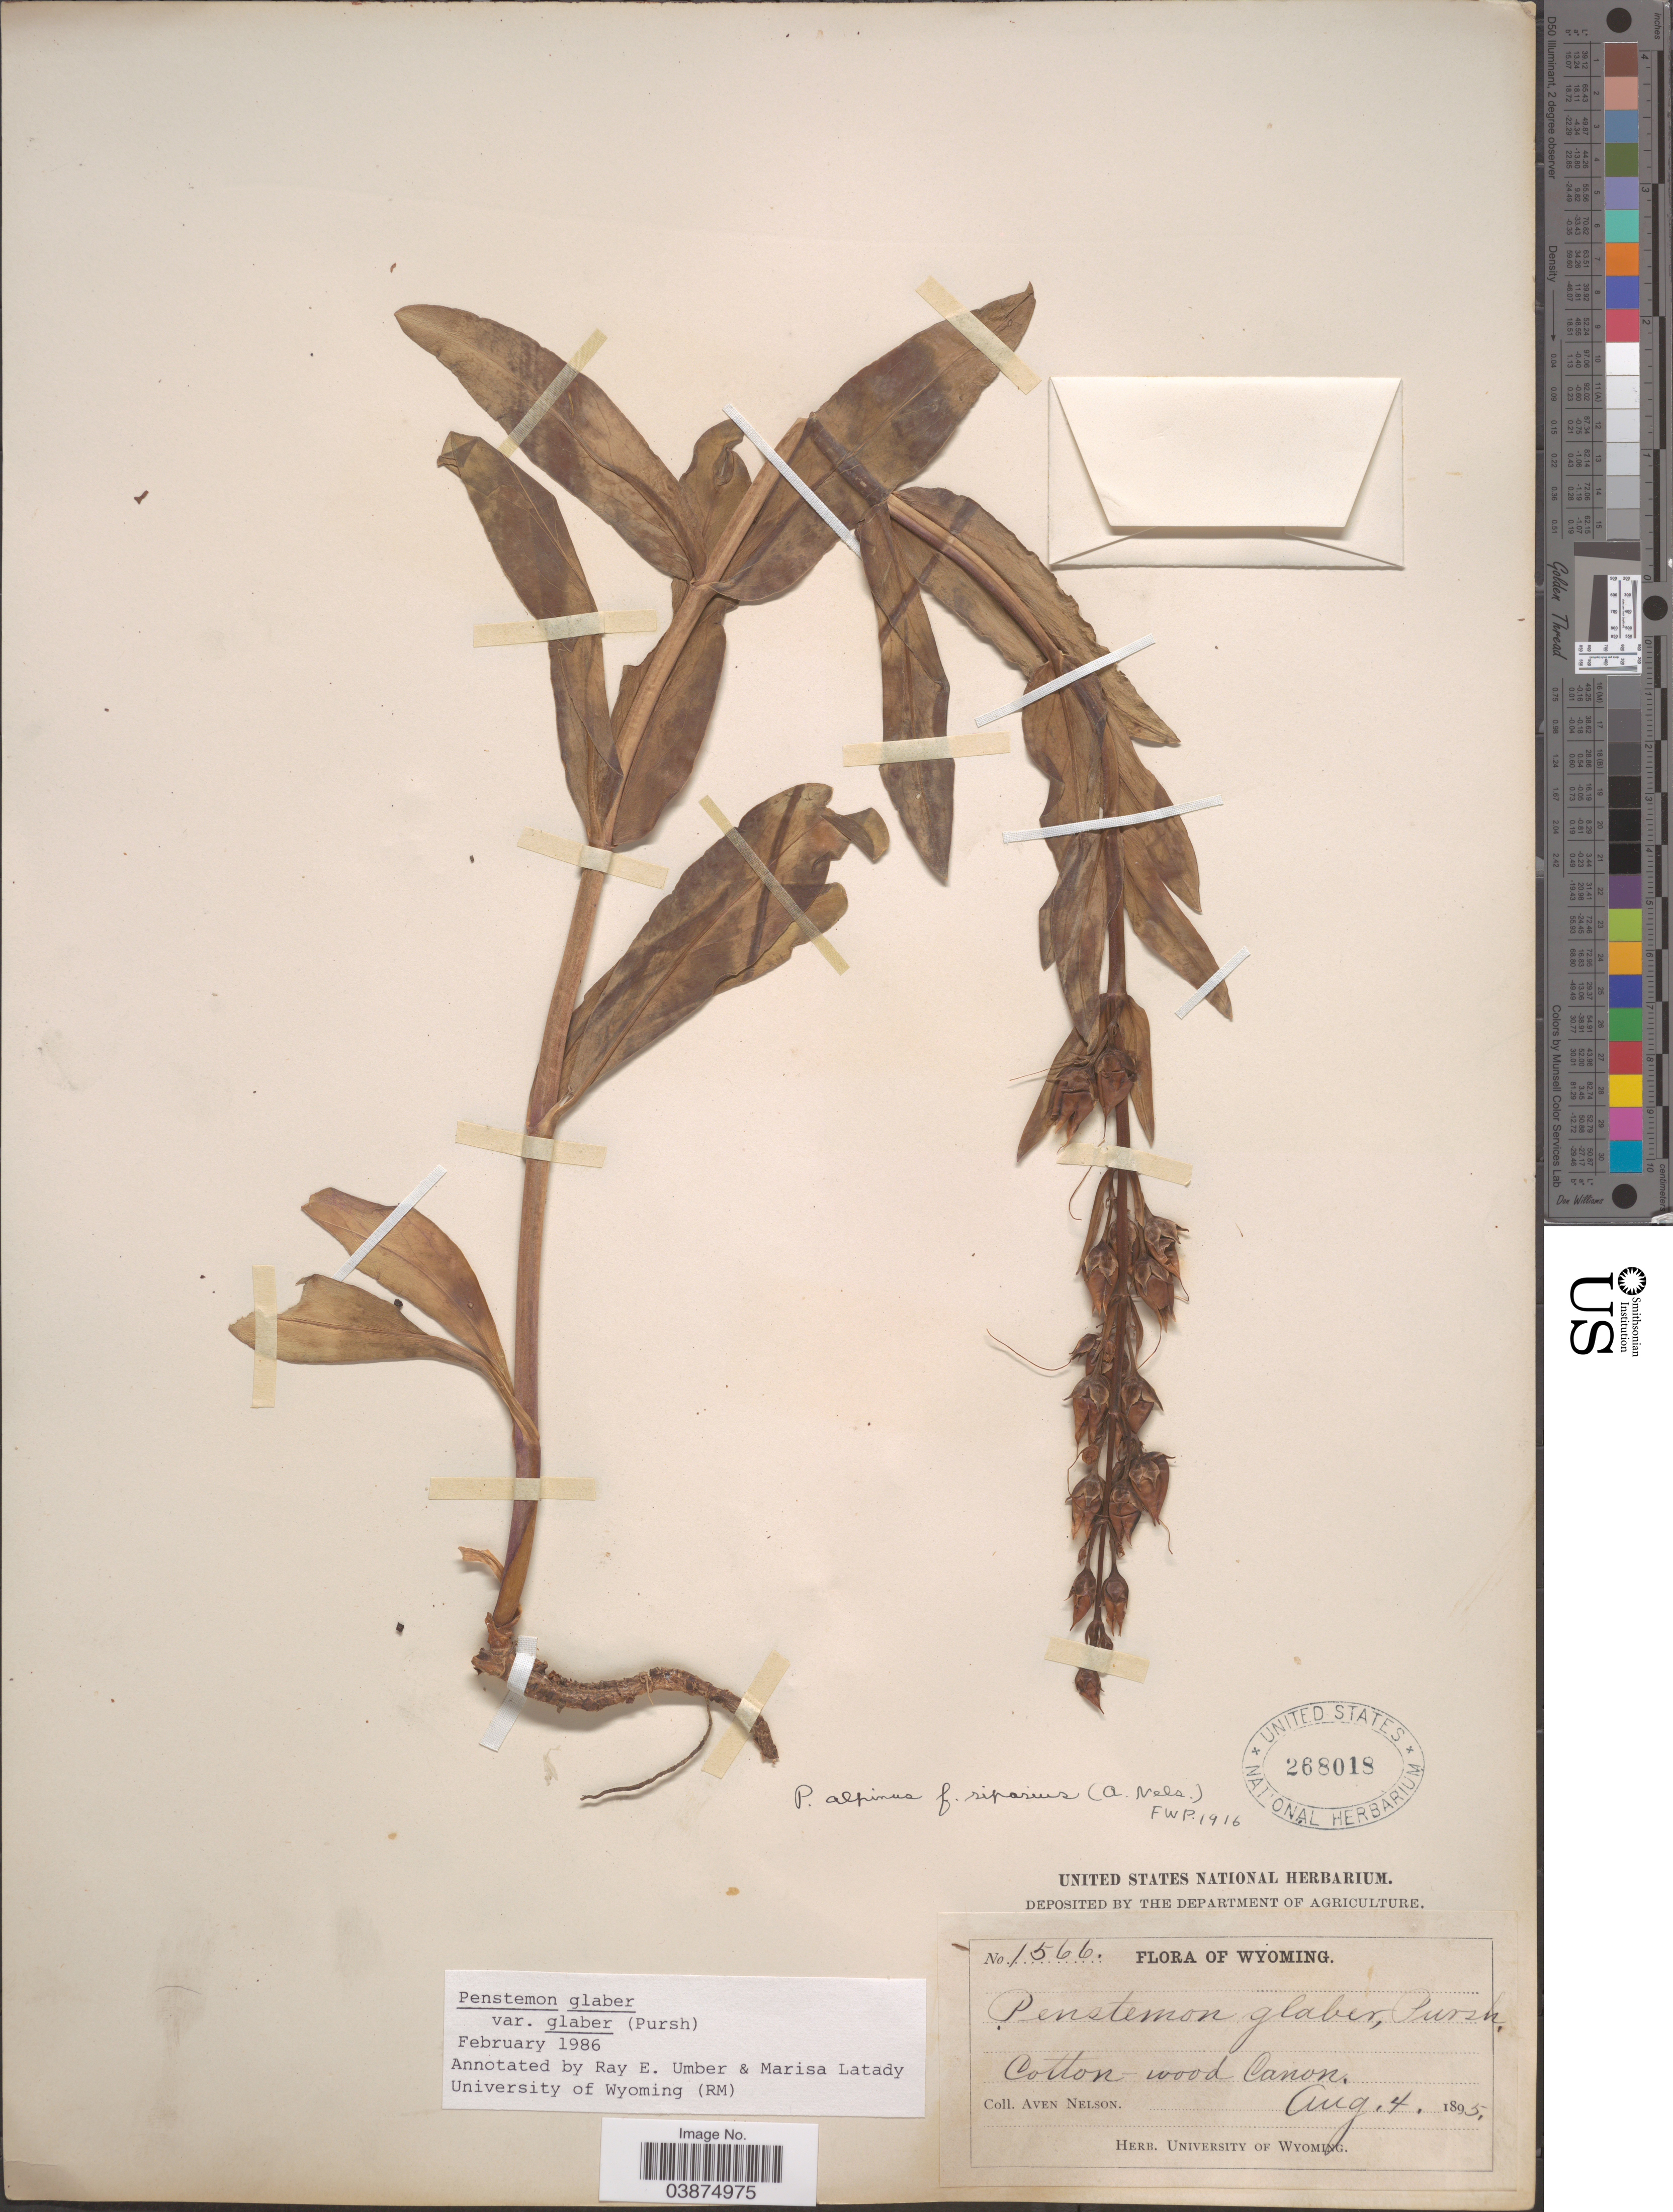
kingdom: Plantae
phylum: Tracheophyta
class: Magnoliopsida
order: Lamiales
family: Plantaginaceae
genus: Penstemon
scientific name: Penstemon glaber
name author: Pursh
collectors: A. Nelson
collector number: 1566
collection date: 1895-08-04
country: United States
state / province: Wyoming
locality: Cotton-wood Canon.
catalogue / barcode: US 268018